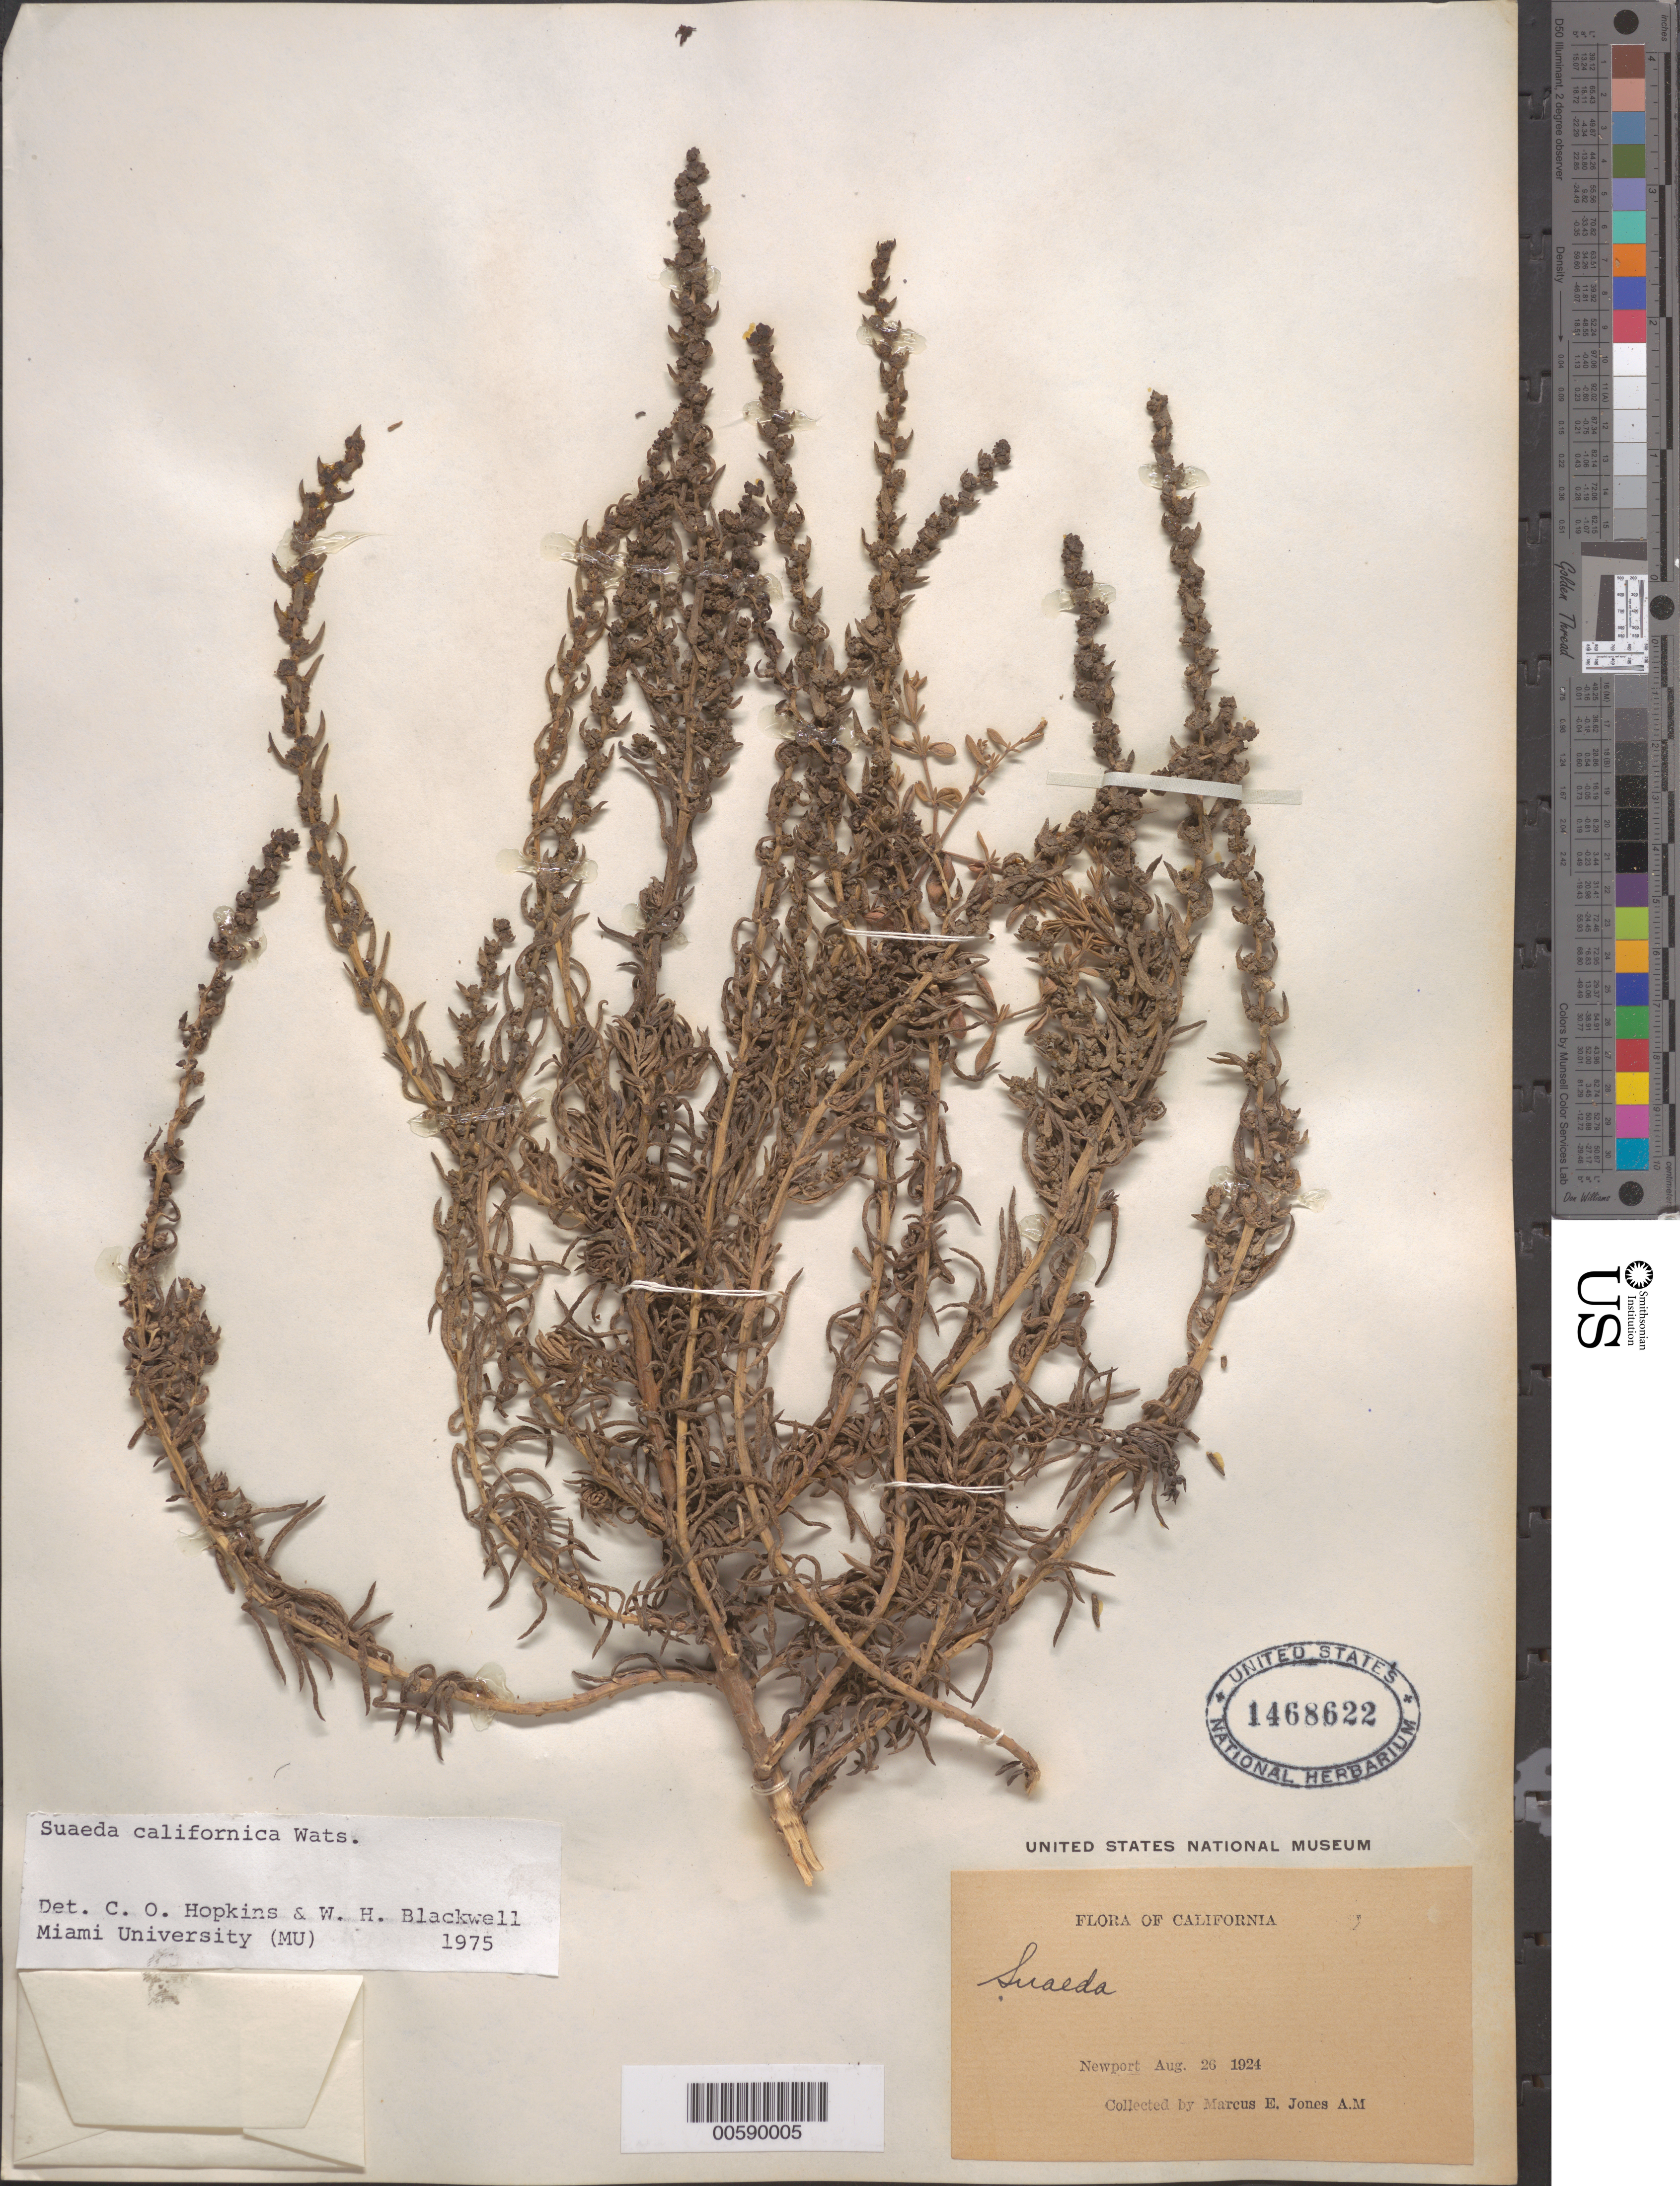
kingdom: Plantae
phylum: Tracheophyta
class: Magnoliopsida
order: Caryophyllales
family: Amaranthaceae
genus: Suaeda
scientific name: Suaeda californica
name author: S. Watson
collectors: M. E. Jones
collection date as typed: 26 Aug 1924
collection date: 1924-08-26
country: United States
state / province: California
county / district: Orange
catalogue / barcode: US 1468622